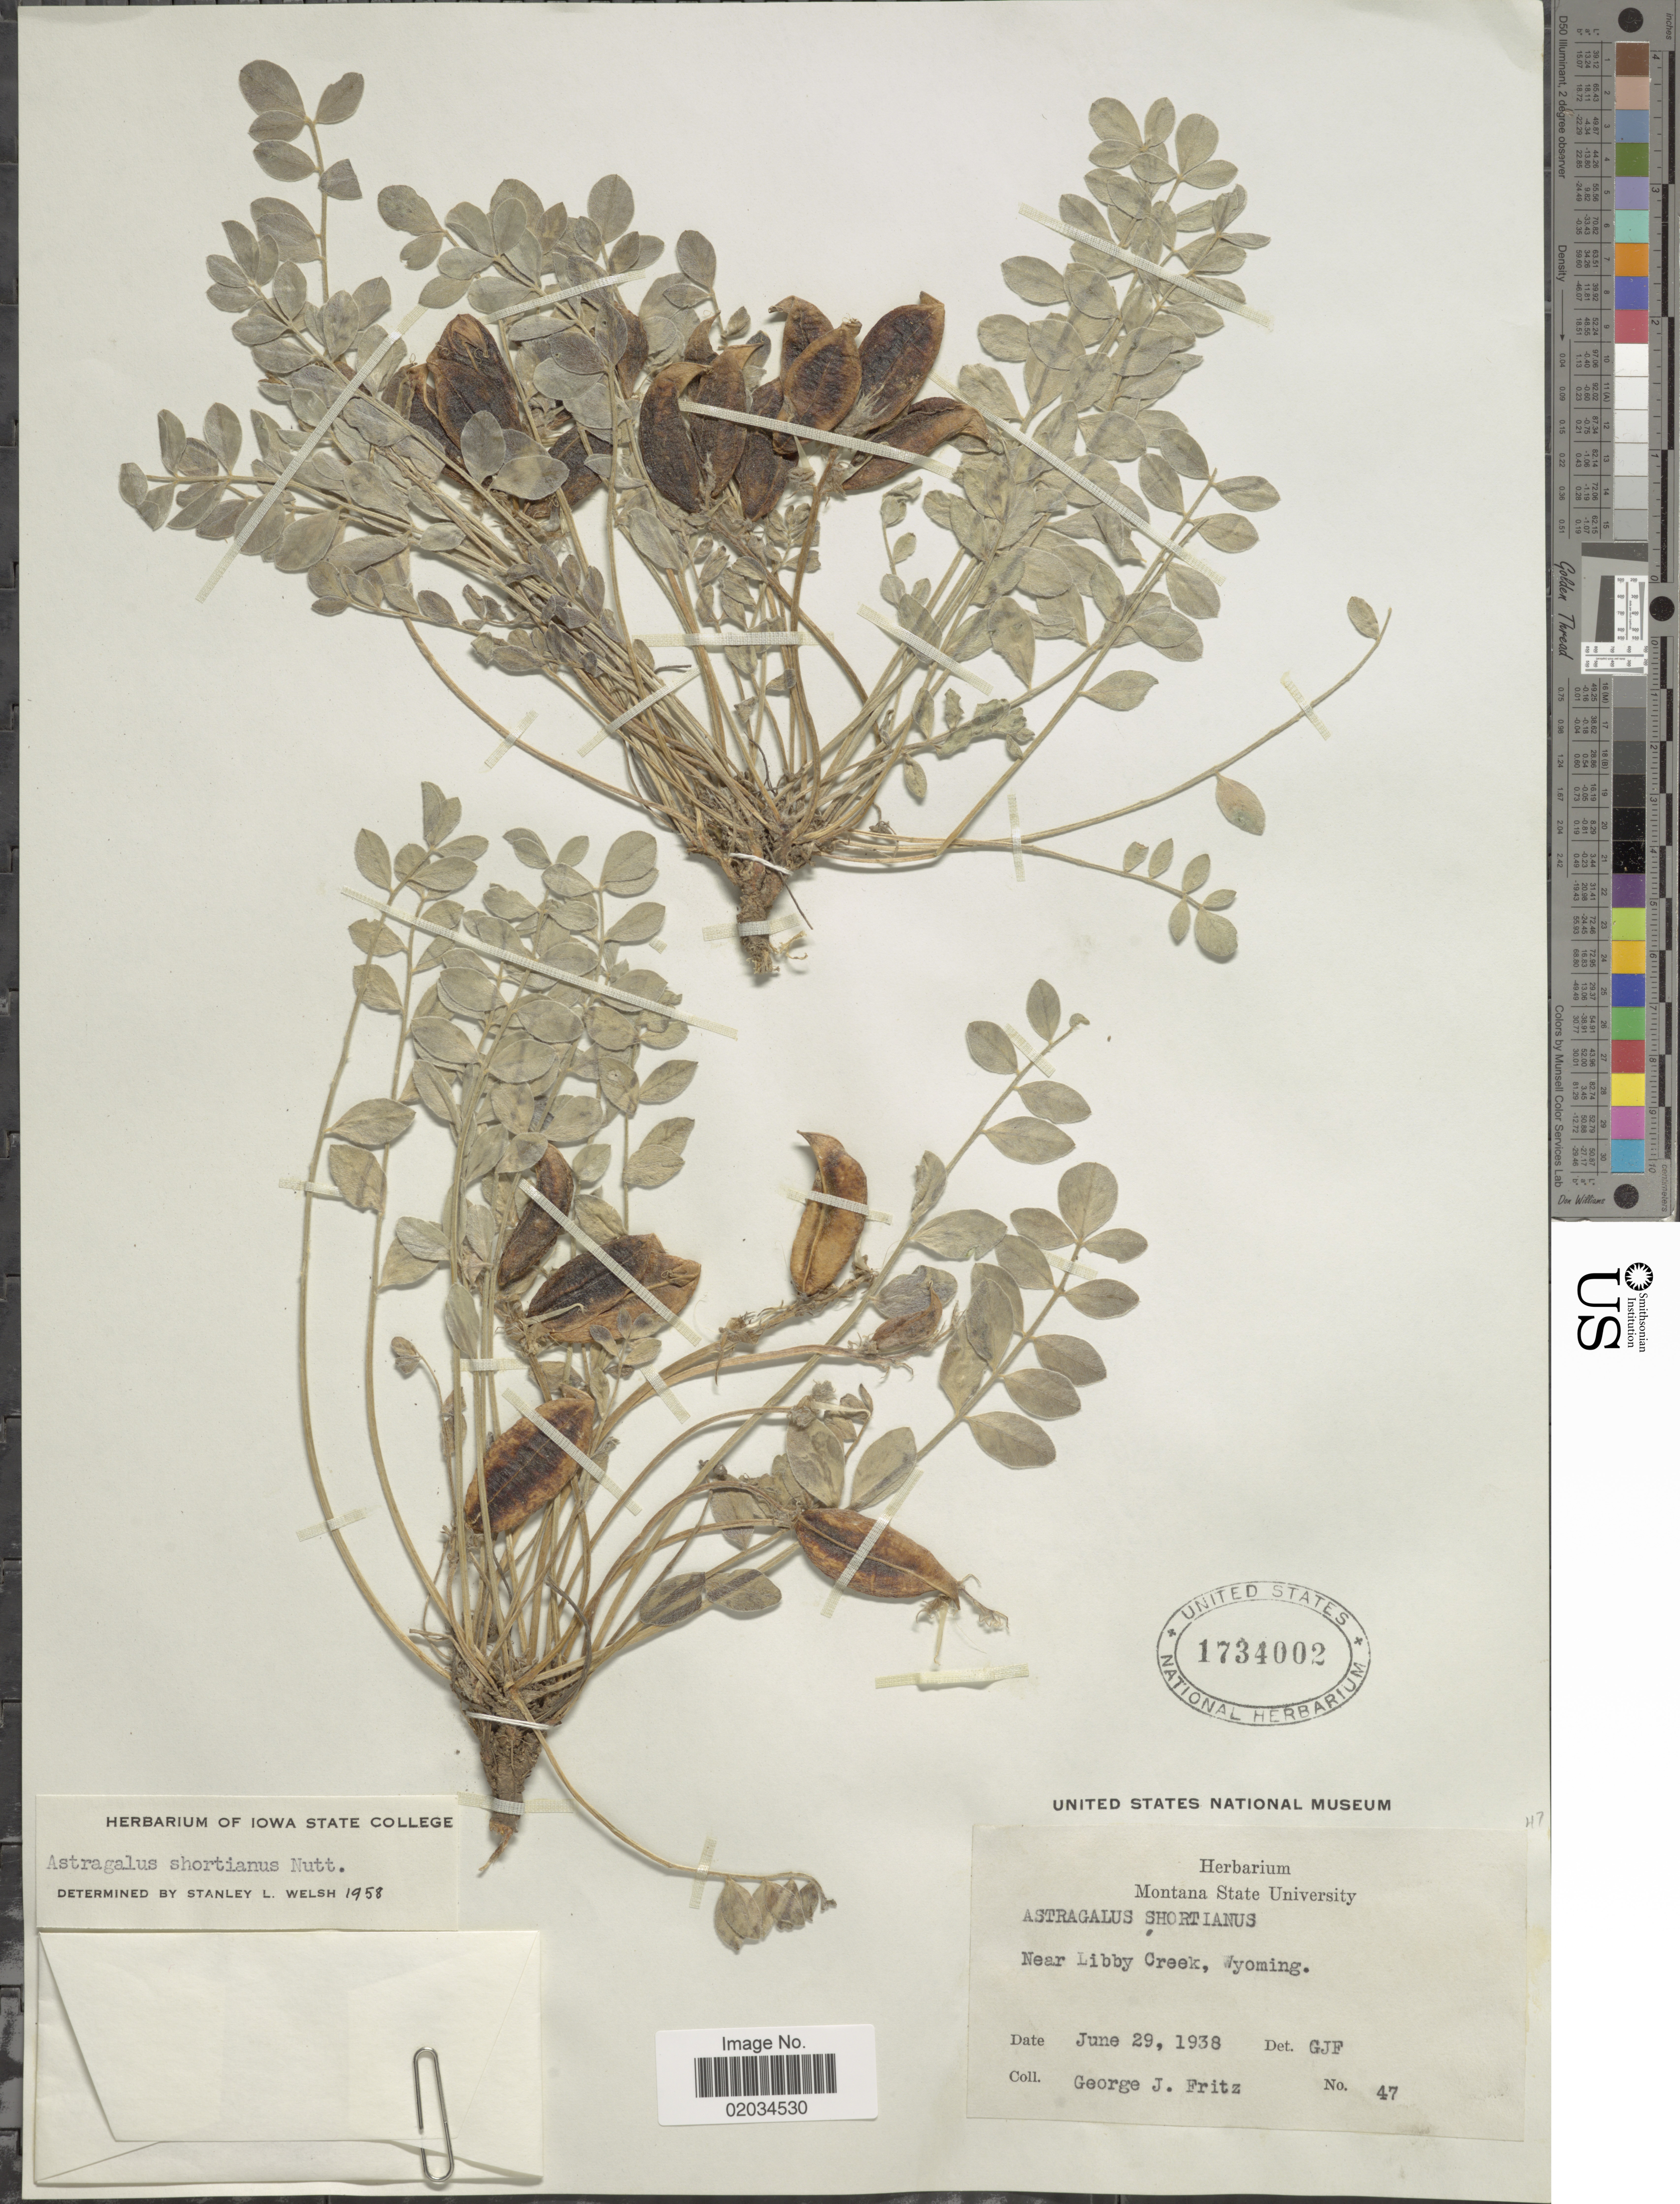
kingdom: Plantae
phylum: Tracheophyta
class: Magnoliopsida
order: Fabales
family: Fabaceae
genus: Astragalus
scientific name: Astragalus shortianus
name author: Nutt.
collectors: G. Fritz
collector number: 47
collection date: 1938-06-29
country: United States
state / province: Wyoming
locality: Near Libby Creek.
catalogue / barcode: US 1734002